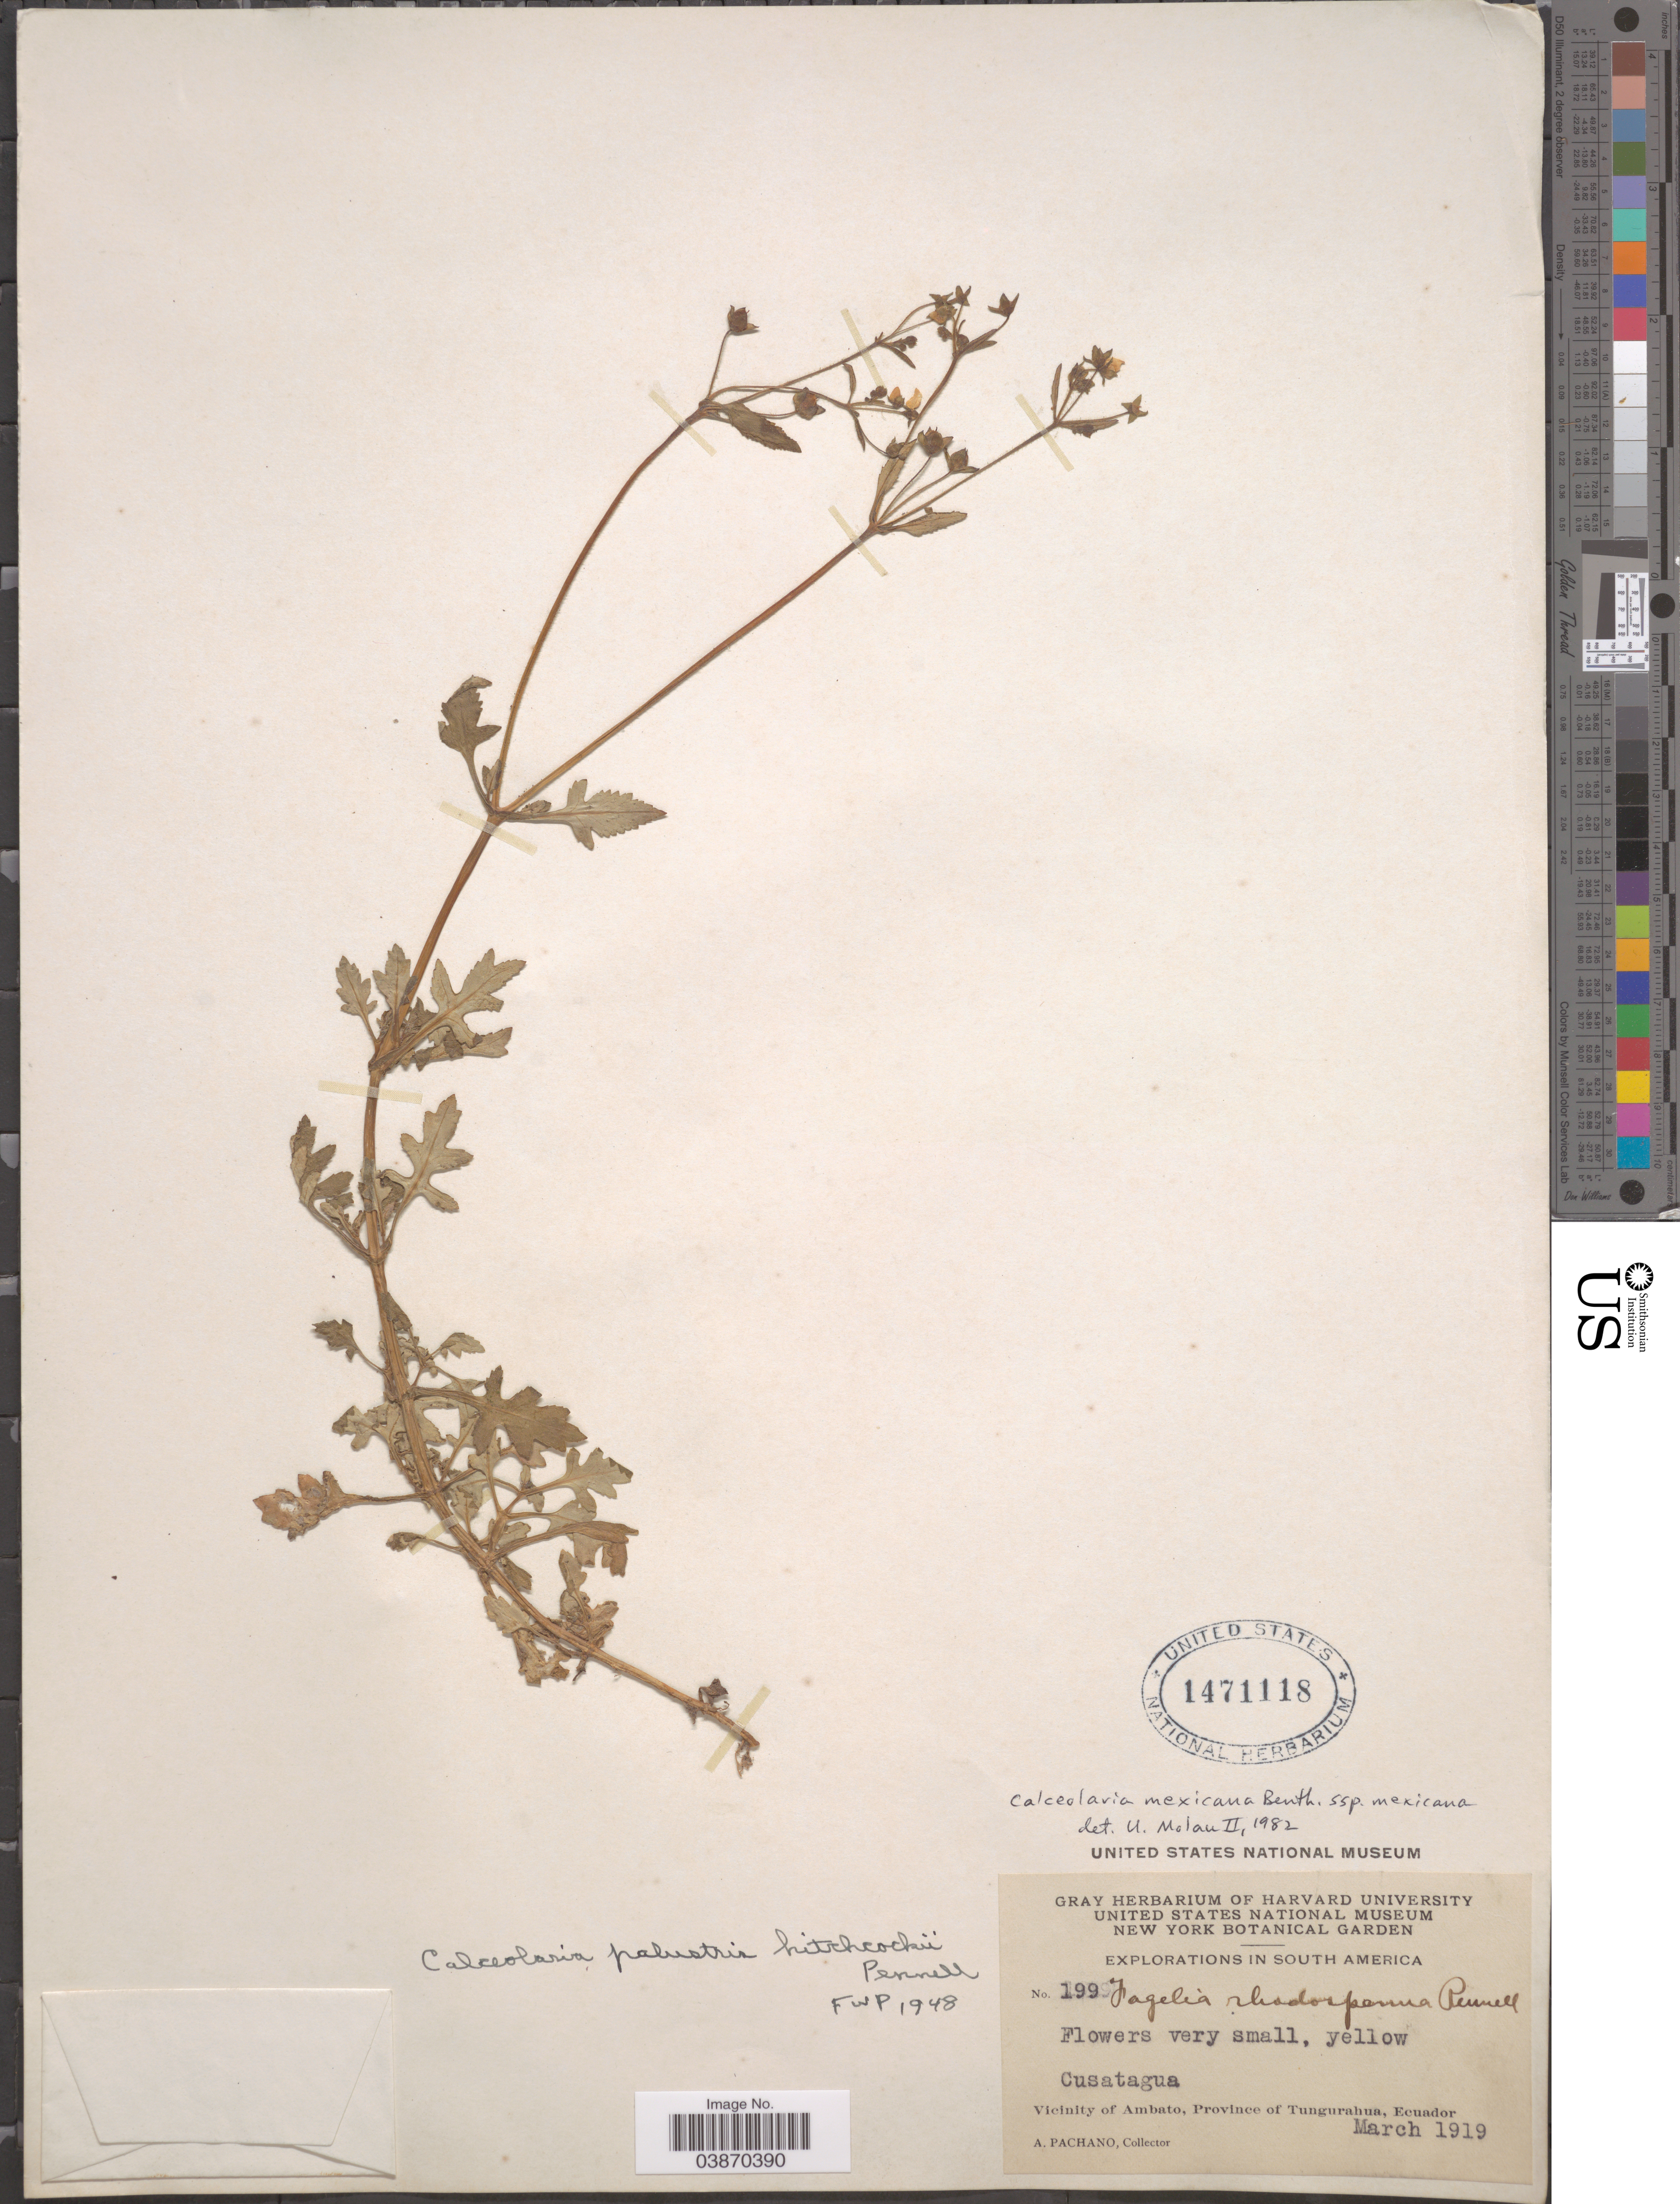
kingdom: Plantae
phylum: Tracheophyta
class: Magnoliopsida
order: Lamiales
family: Calceolariaceae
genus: Calceolaria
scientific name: Calceolaria mexicana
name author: Benth.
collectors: A. Pachano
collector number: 199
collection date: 1919-03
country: Ecuador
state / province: Tungurahua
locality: Cusatagua [unsure placement] Vicinity of Ambato.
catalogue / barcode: US 1471118